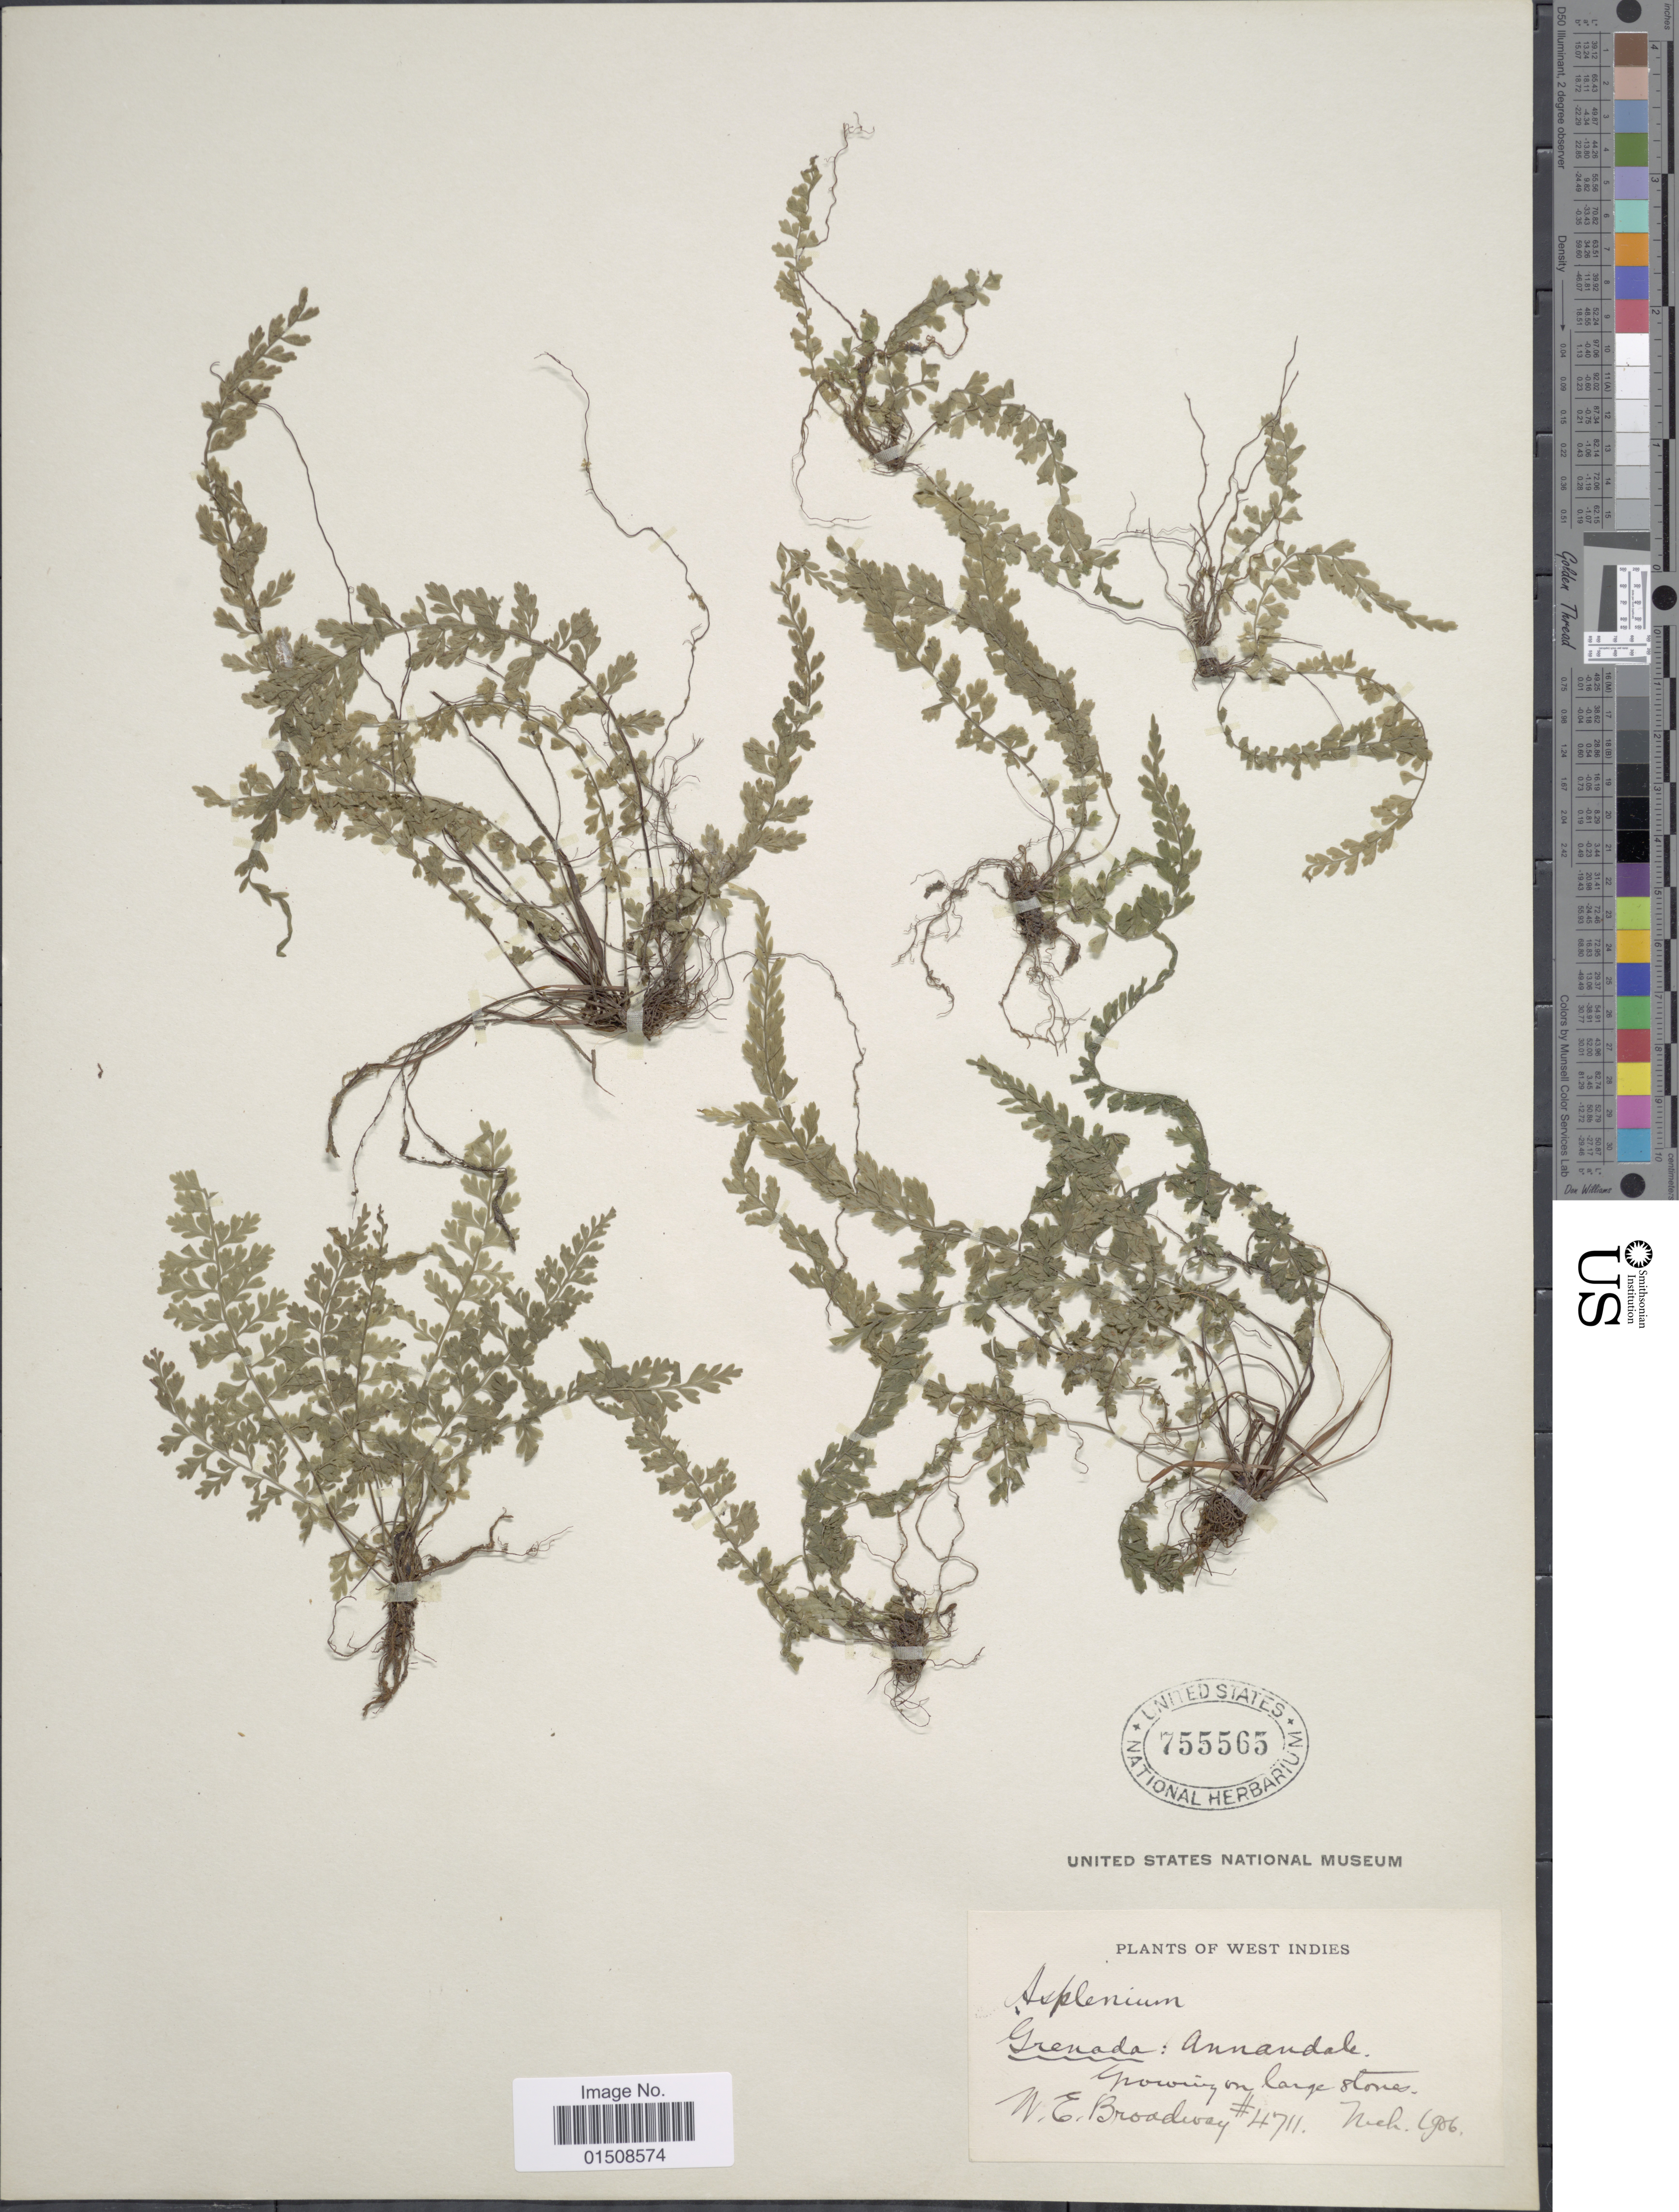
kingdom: Plantae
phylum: Tracheophyta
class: Polypodiopsida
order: Polypodiales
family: Aspleniaceae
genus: Asplenium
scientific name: Asplenium cristatum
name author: Lam.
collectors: W. E. Broadway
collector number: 4711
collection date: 1906-03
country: Grenada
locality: Amandale, always seen growing on large stones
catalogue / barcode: US 755565